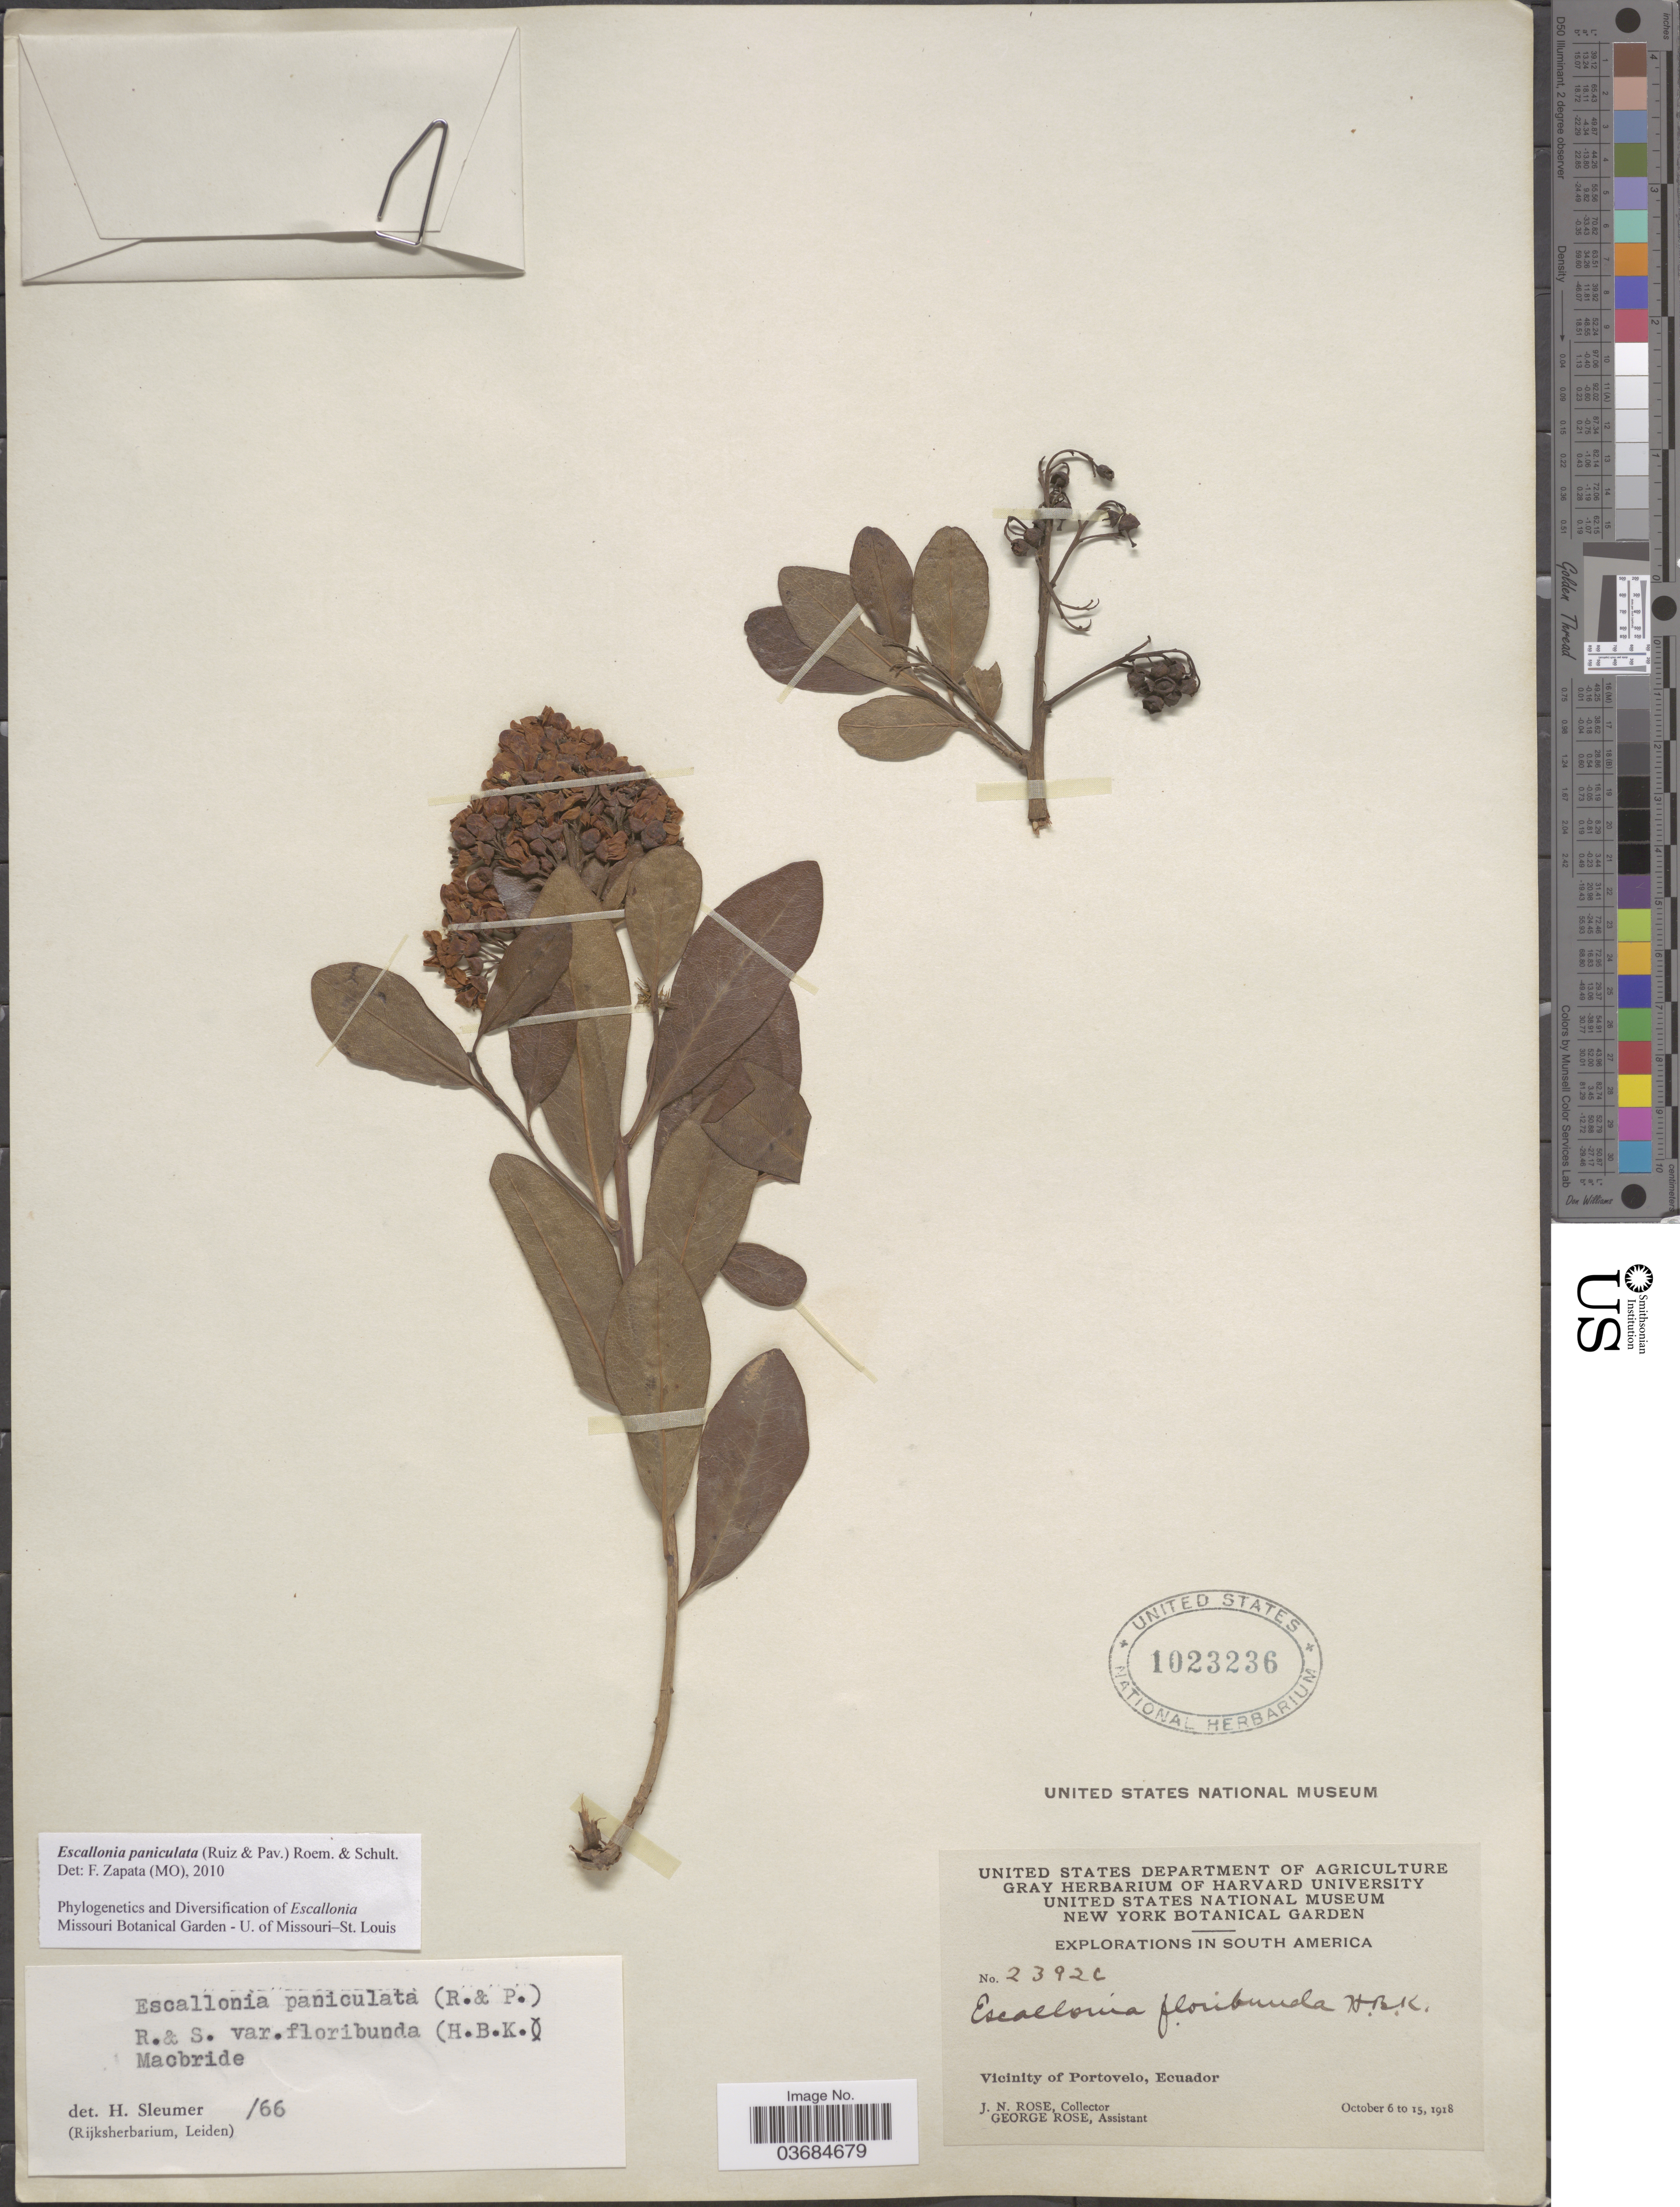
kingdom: Plantae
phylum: Tracheophyta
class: Magnoliopsida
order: Escalloniales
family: Escalloniaceae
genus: Escallonia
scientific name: Escallonia paniculata var. paniculata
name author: (Ruiz & Pav.) Roem. & Schult.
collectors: J. N. Rose & G. Rose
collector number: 23926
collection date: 1918-10-06/1918-10-15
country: Ecuador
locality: Explorations in South America. Vicinity of Portovelo.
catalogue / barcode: US 1023236